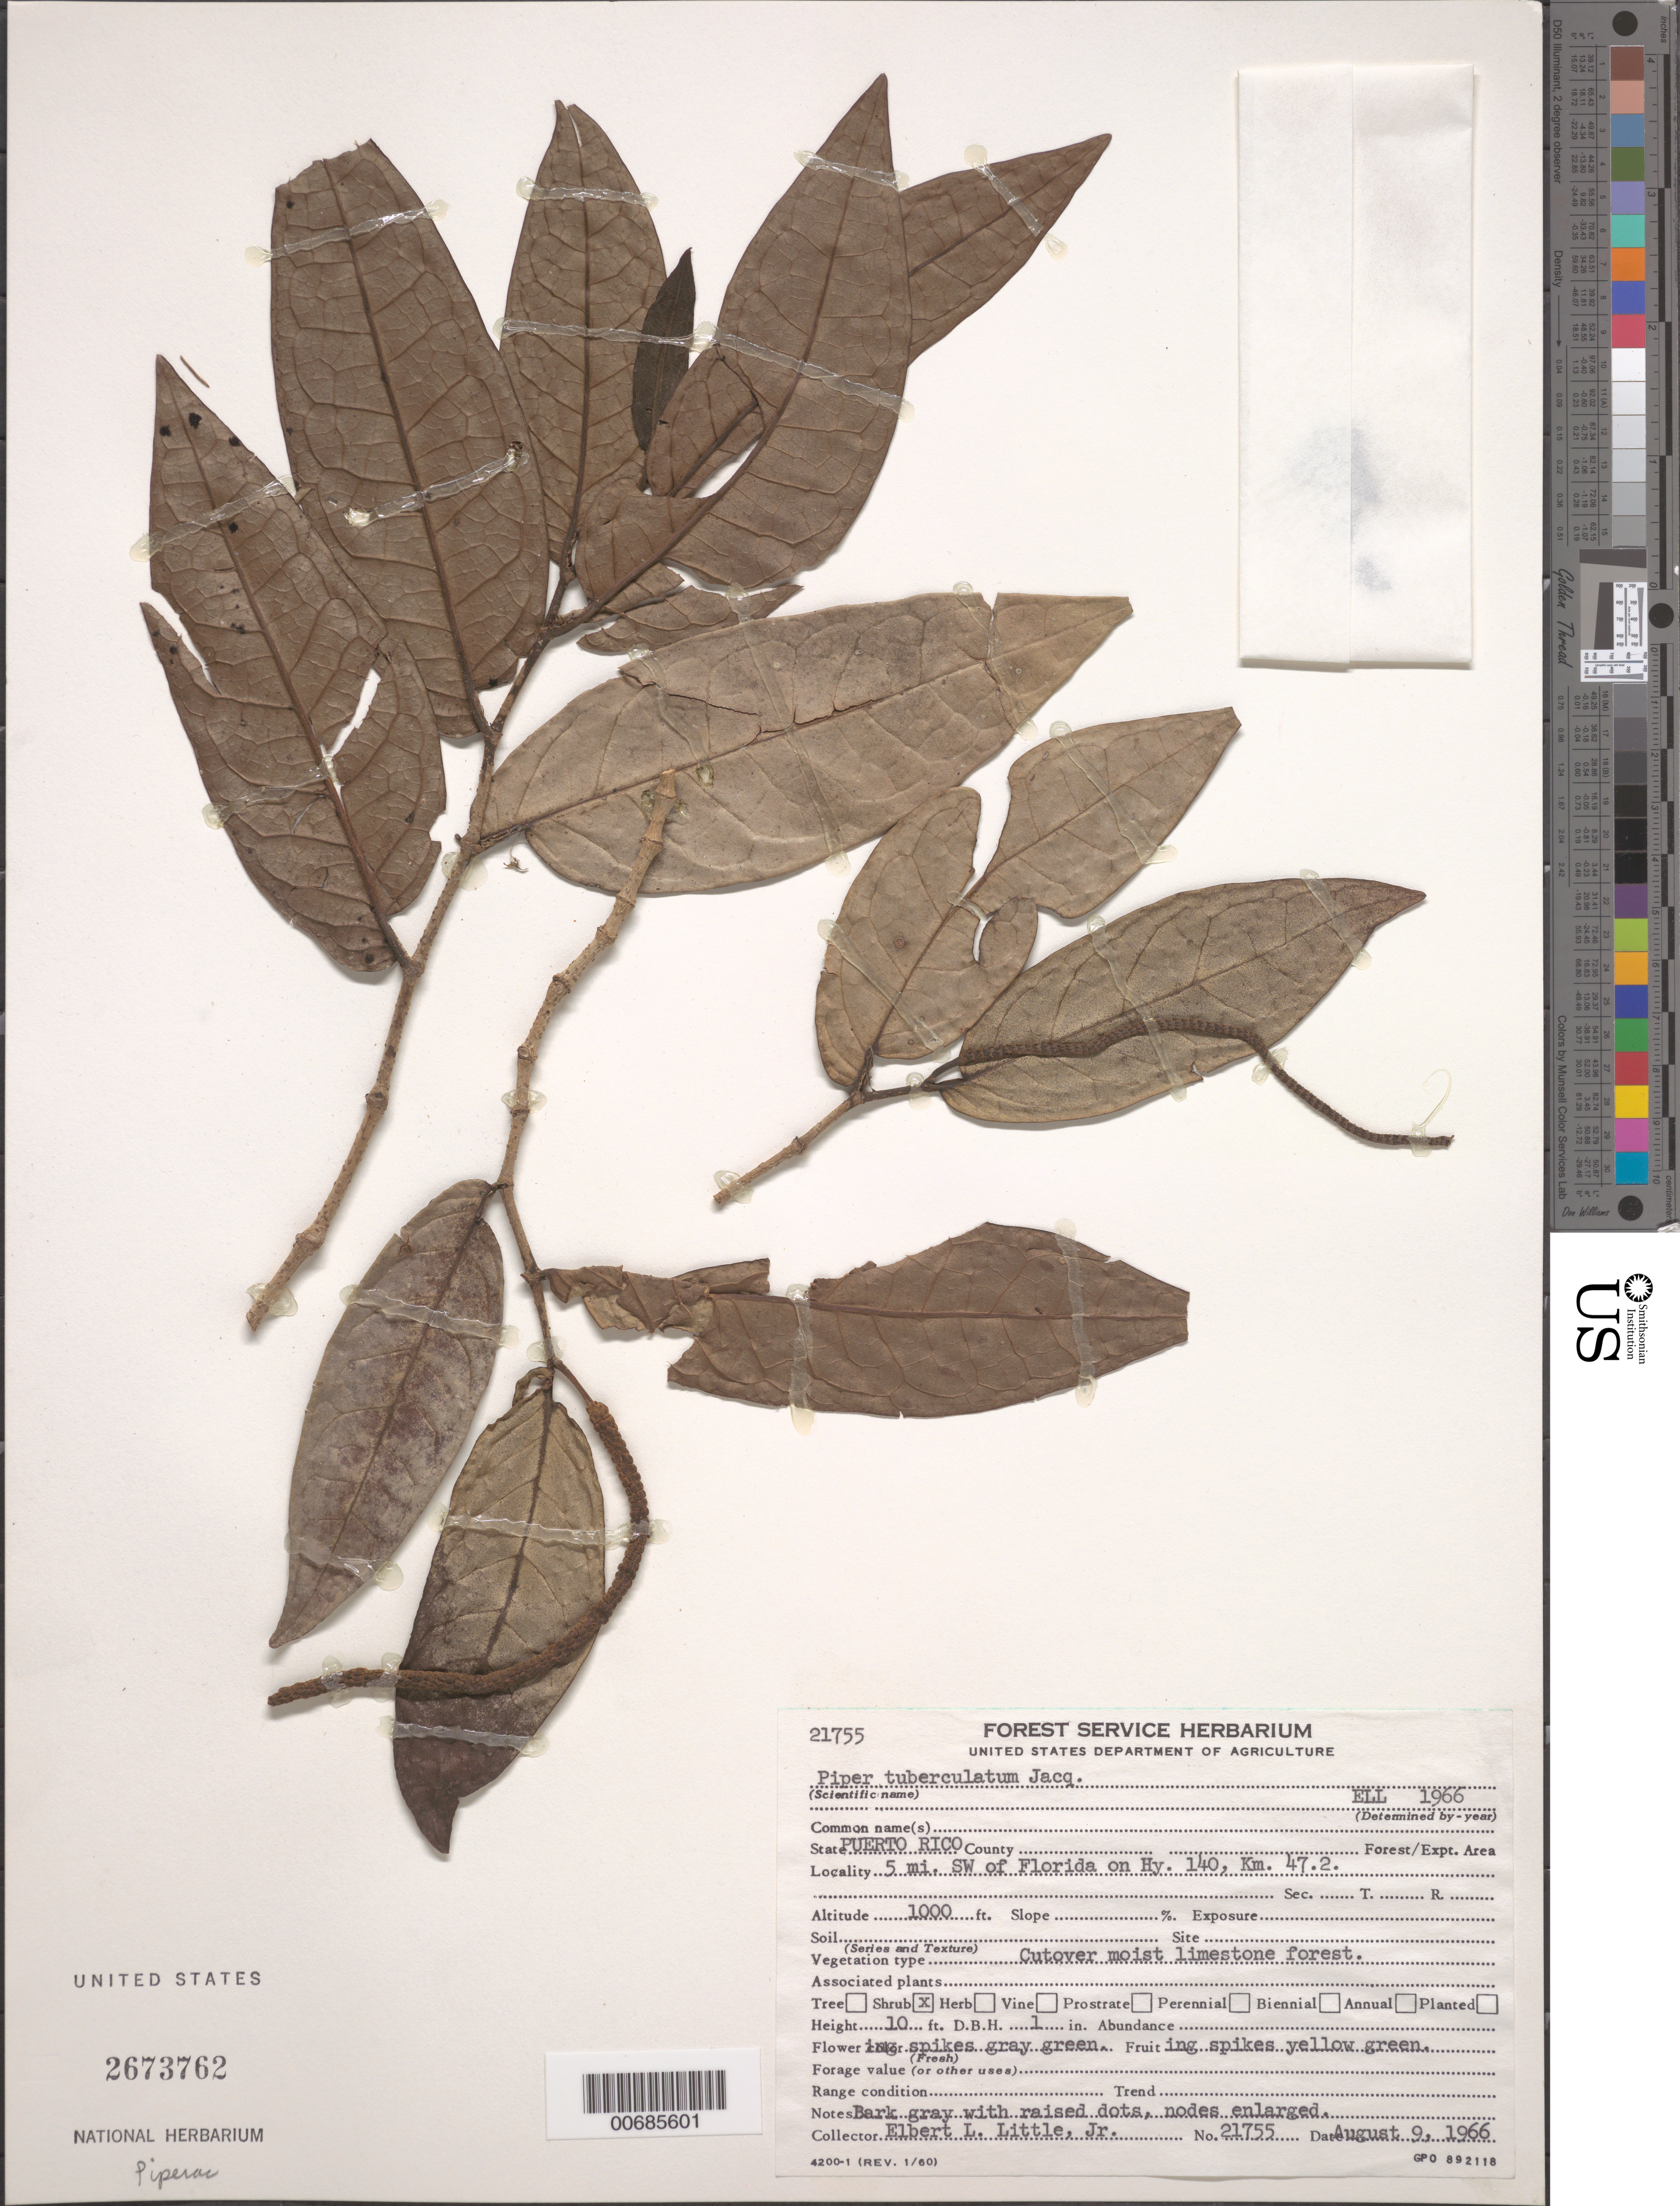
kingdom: Plantae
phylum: Tracheophyta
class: Magnoliopsida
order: Piperales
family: Piperaceae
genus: Piper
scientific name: Piper tuberculatum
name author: Jacq.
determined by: Little, Elbert L., Jr., (FSSR), United States Department of Agriculture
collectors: E. L. Little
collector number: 21755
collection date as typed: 09 Aug 1966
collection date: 1966-08-09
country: Puerto Rico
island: Greater Antilles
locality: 5 mi, SW of Florida on Hy. 140, km. 47.2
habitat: Cutover moist limestone forest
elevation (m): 305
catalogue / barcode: US 2673762